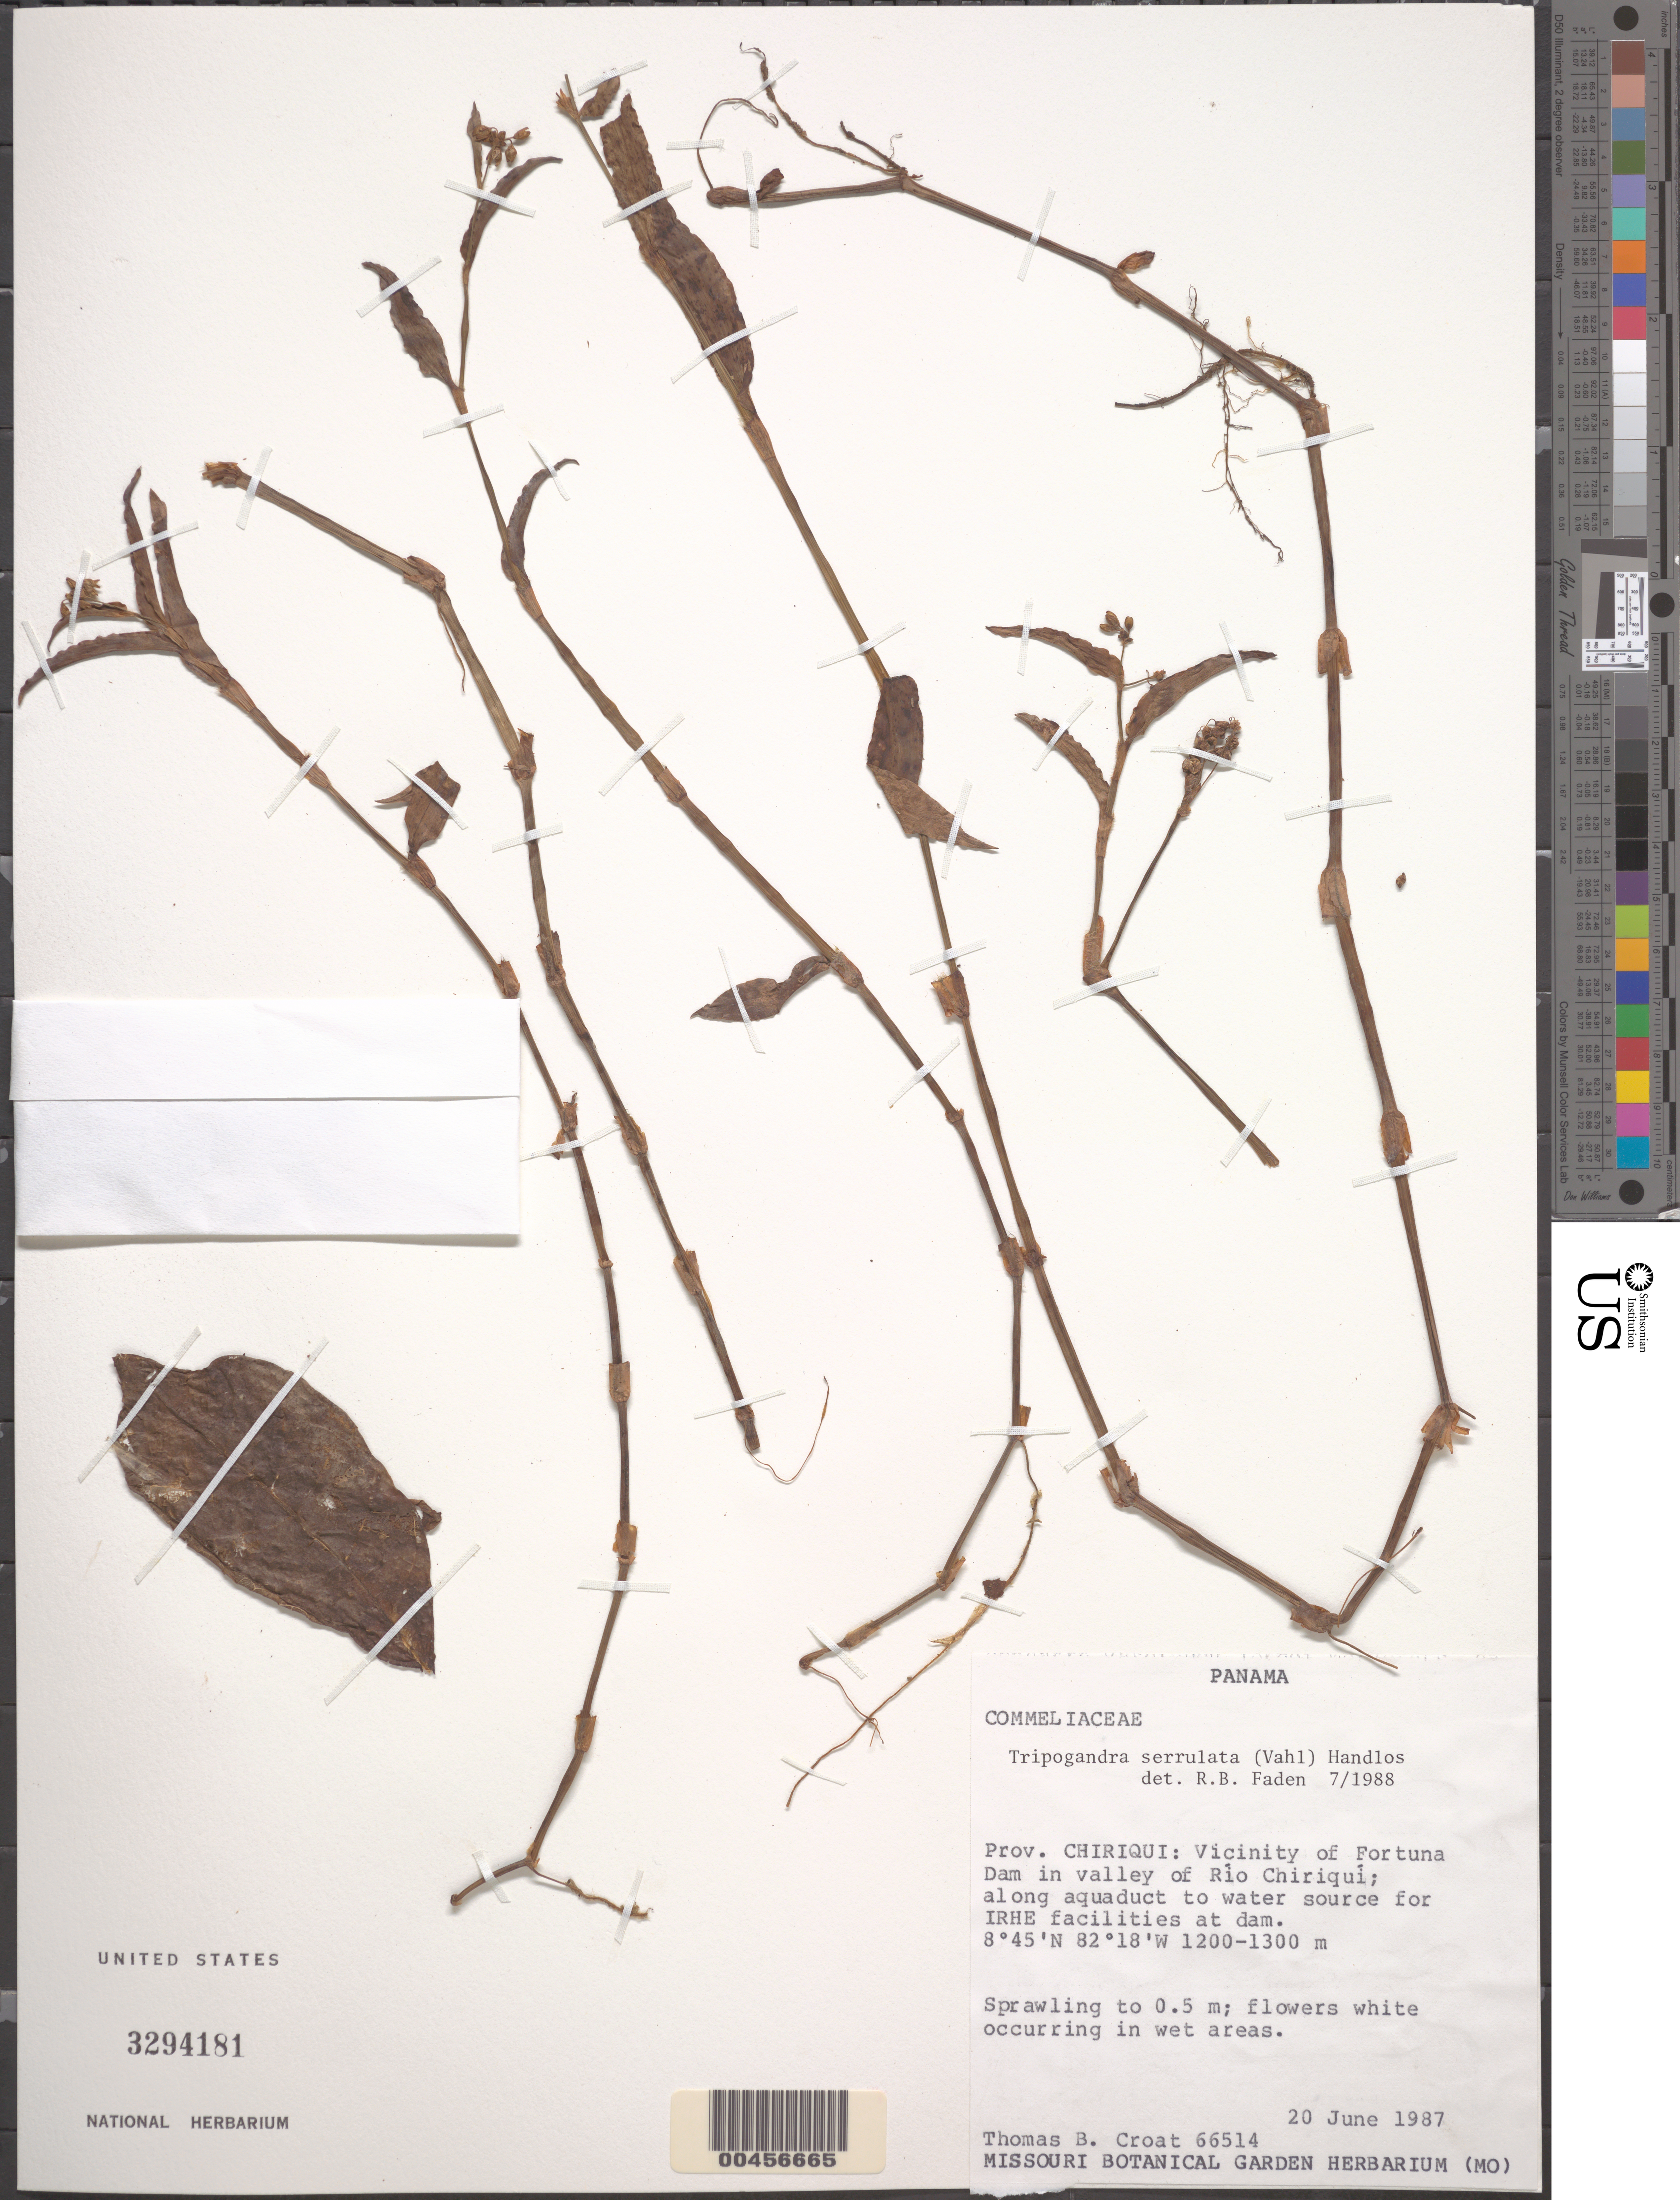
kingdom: Plantae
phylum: Tracheophyta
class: Liliopsida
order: Commelinales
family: Commelinaceae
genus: Tripogandra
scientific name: Tripogandra serrulata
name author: (Vahl) Handlos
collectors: T. B. Croat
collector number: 66514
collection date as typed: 20 Jun 1987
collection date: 1987-06-20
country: Panama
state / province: Chiriquí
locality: Fortuna Dam in Valley of Rio Chiriquí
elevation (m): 1200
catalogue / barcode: US 3294181